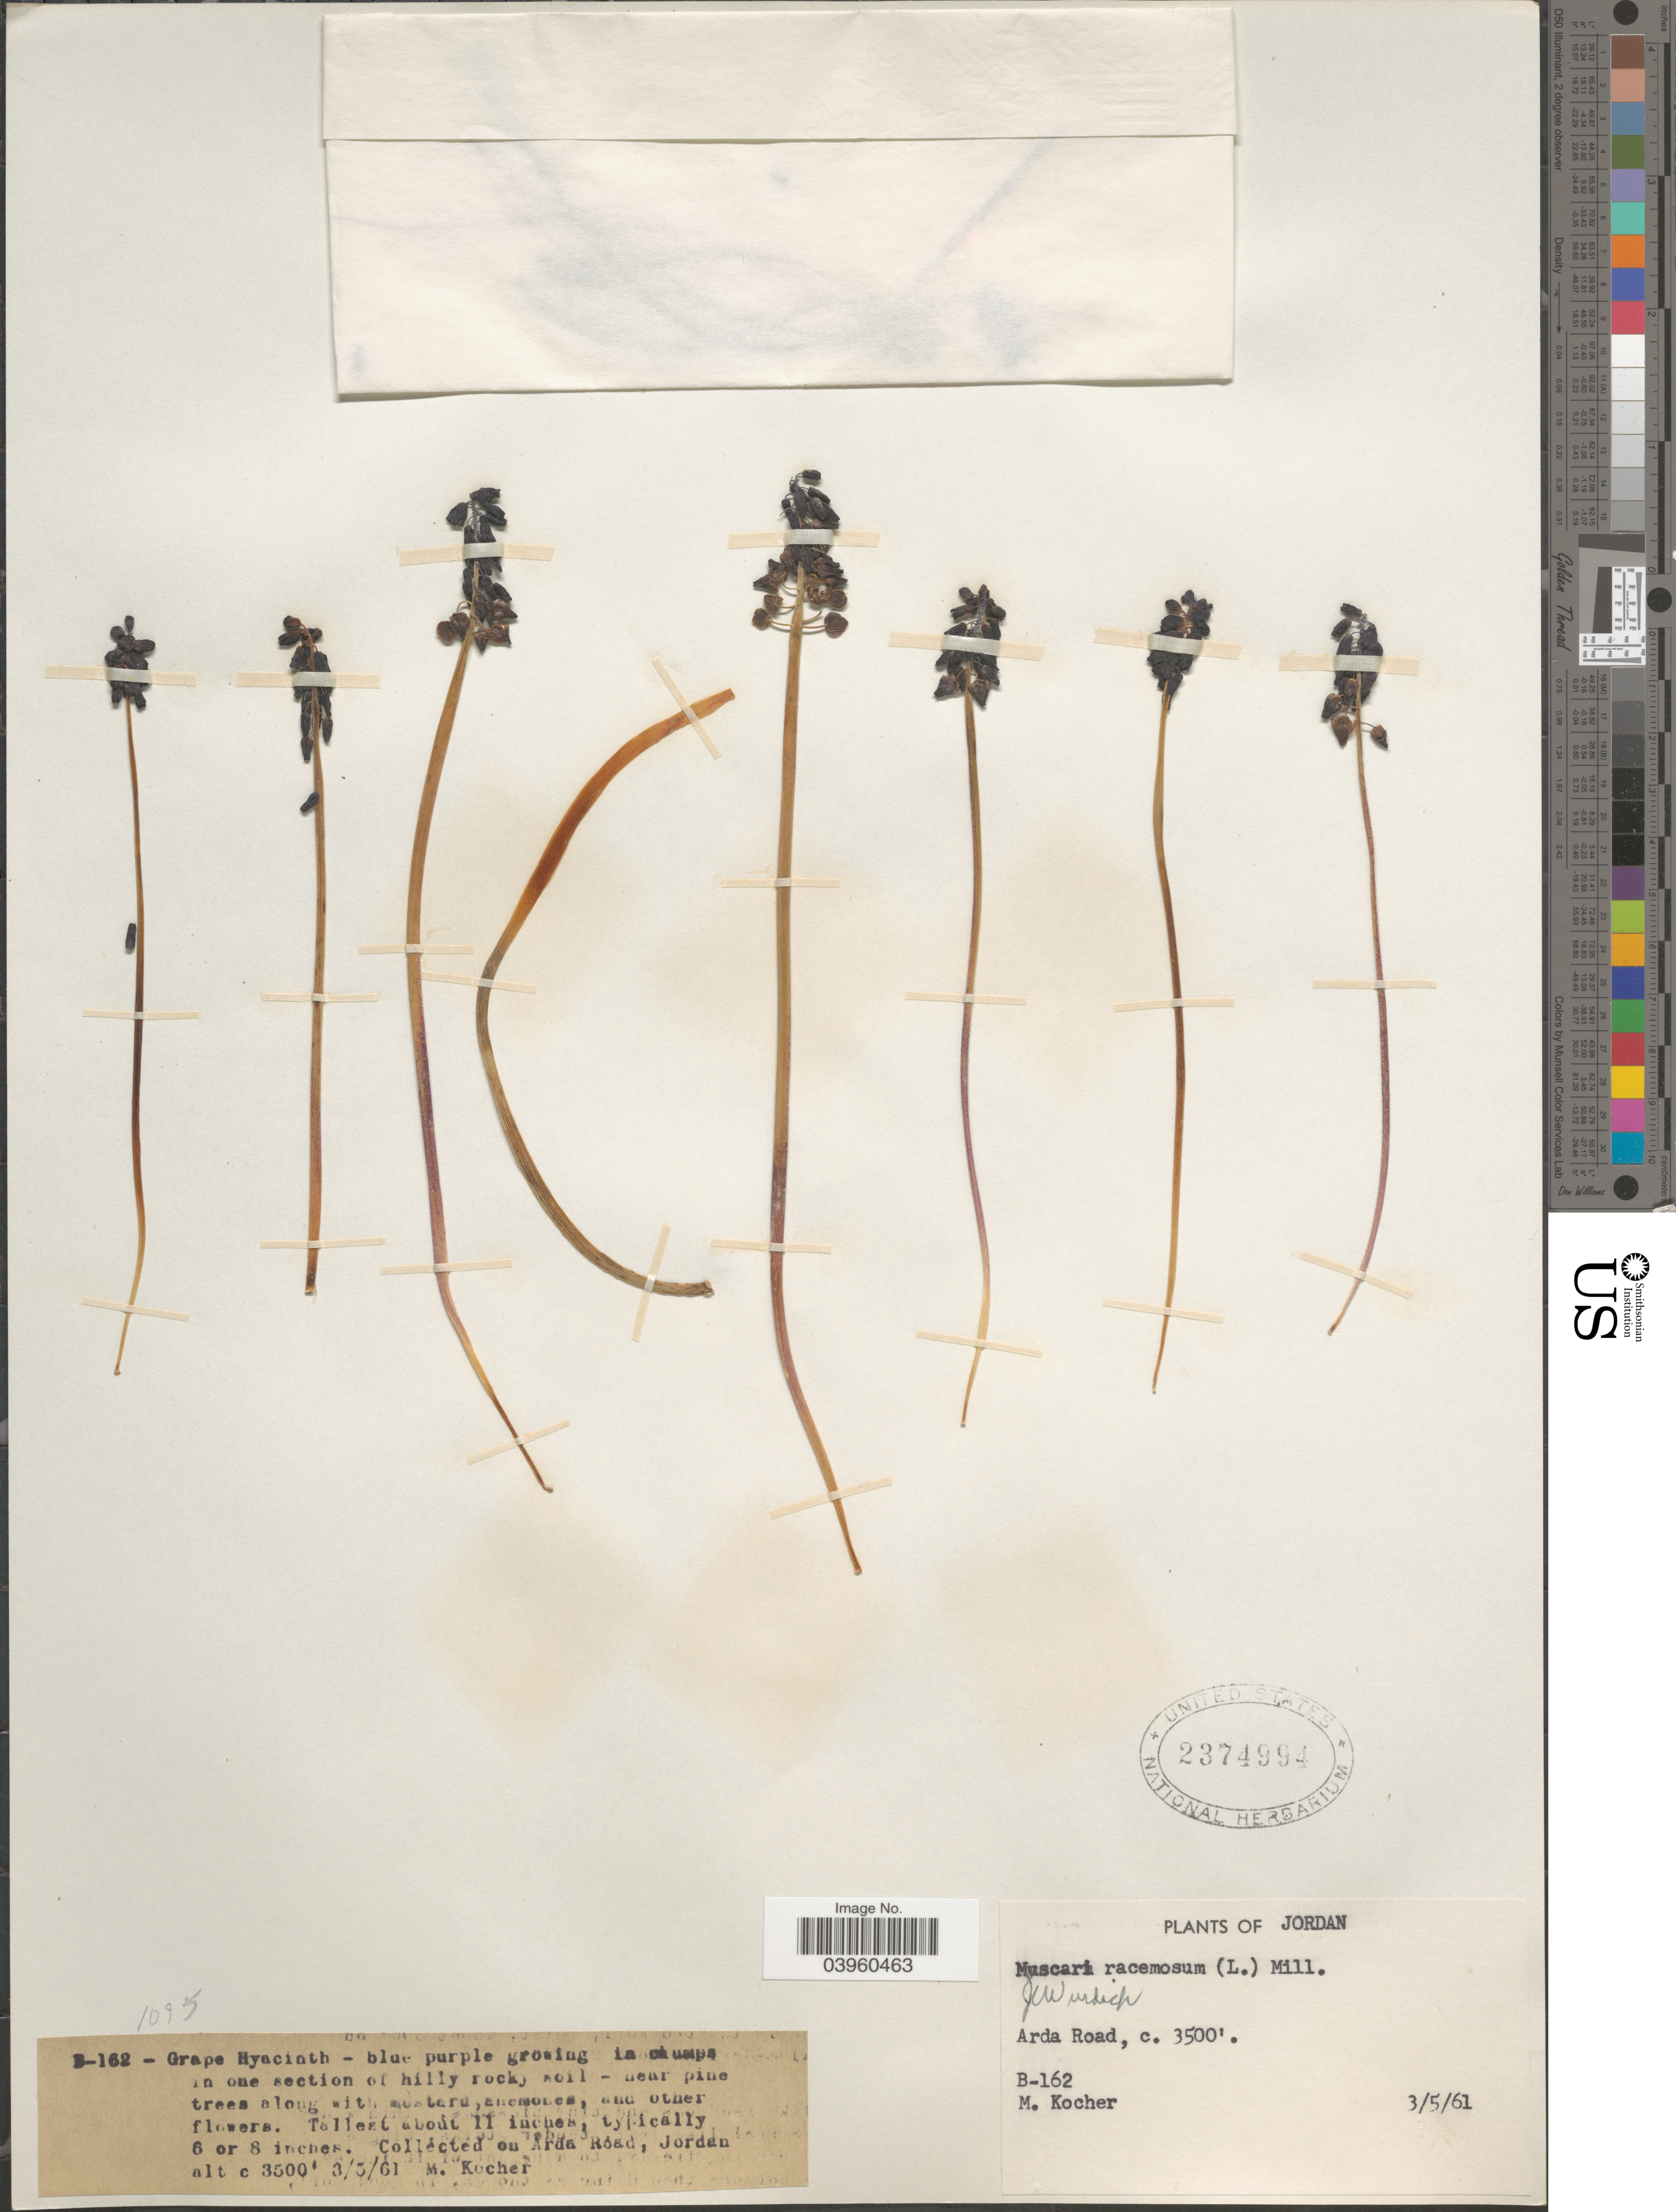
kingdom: Plantae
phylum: Tracheophyta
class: Liliopsida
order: Asparagales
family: Asparagaceae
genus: Muscari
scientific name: Muscari racemosum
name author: (L.) Mill.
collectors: M. Kocher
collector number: B-162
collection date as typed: Transcribed d/m/y: 3/5/61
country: Jordan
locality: On Arda Road.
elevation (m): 1067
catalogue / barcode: US 2374994